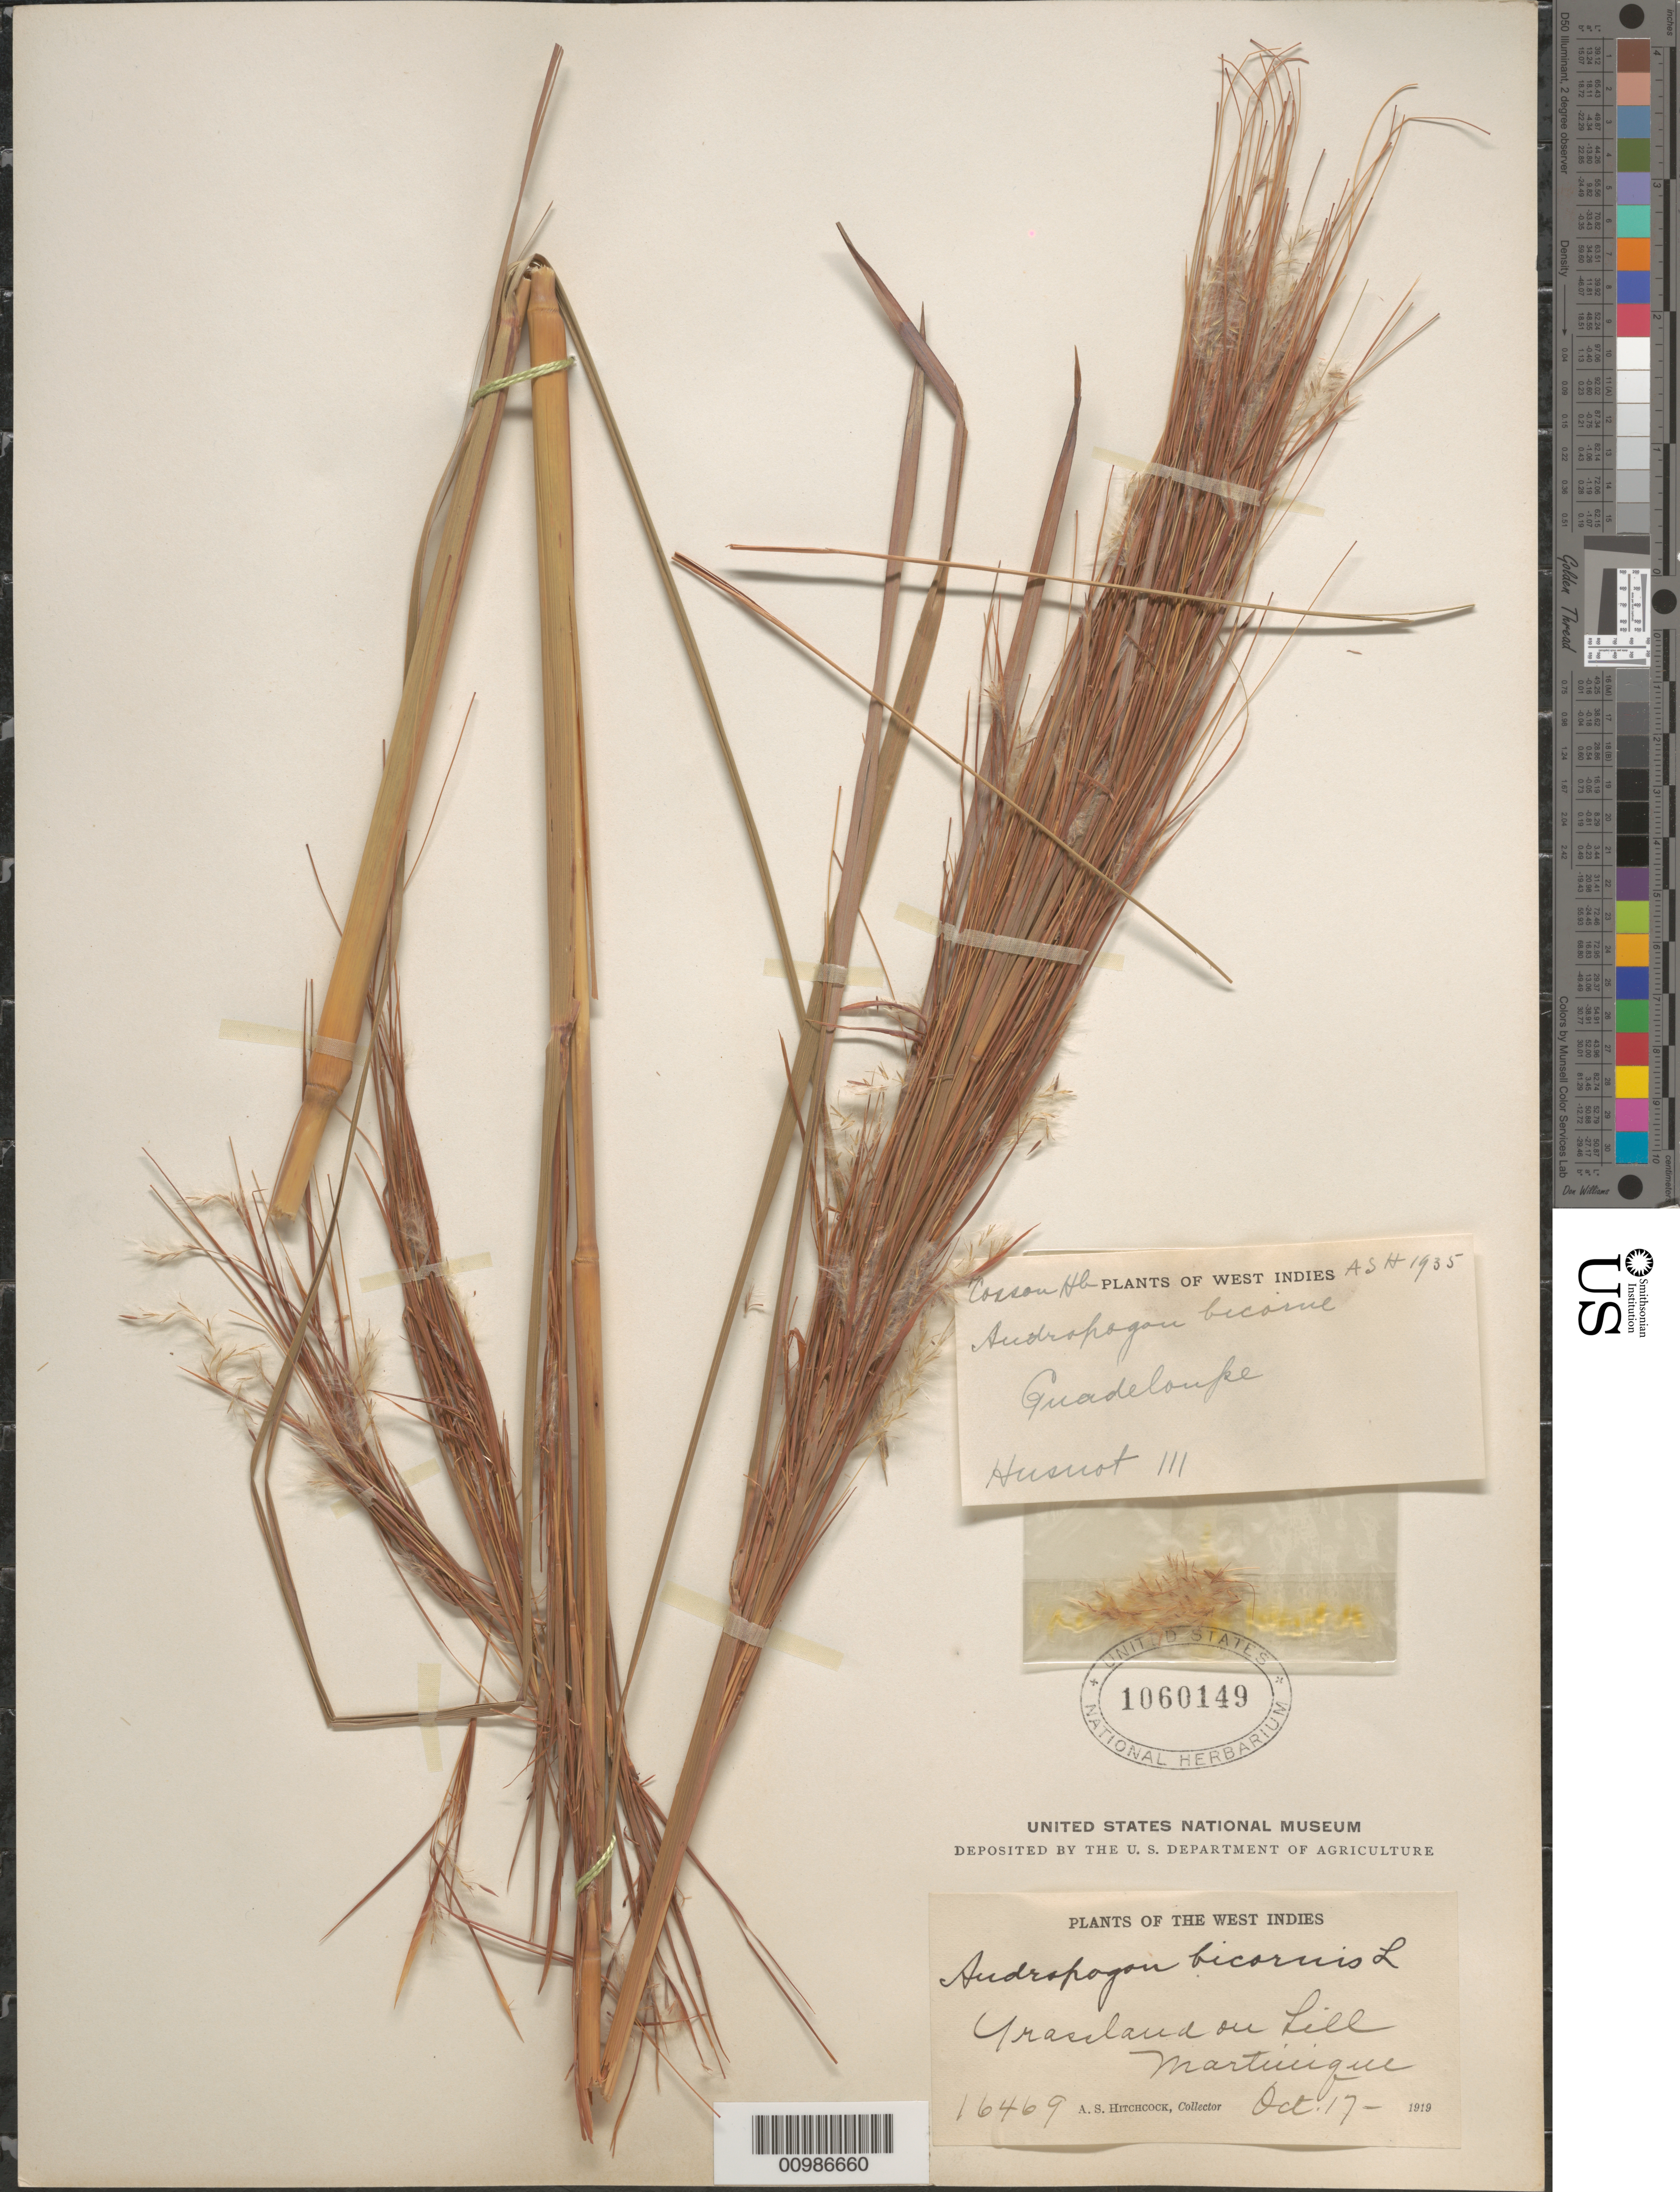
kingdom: Plantae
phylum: Tracheophyta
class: Liliopsida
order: Poales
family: Poaceae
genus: Andropogon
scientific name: Andropogon bicornis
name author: L.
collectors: A. S. Hitchcock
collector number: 16469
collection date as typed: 17 Oct 1919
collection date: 1919-10-17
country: Martinique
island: Martinique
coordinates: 0 N, 0 E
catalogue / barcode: US 1060149